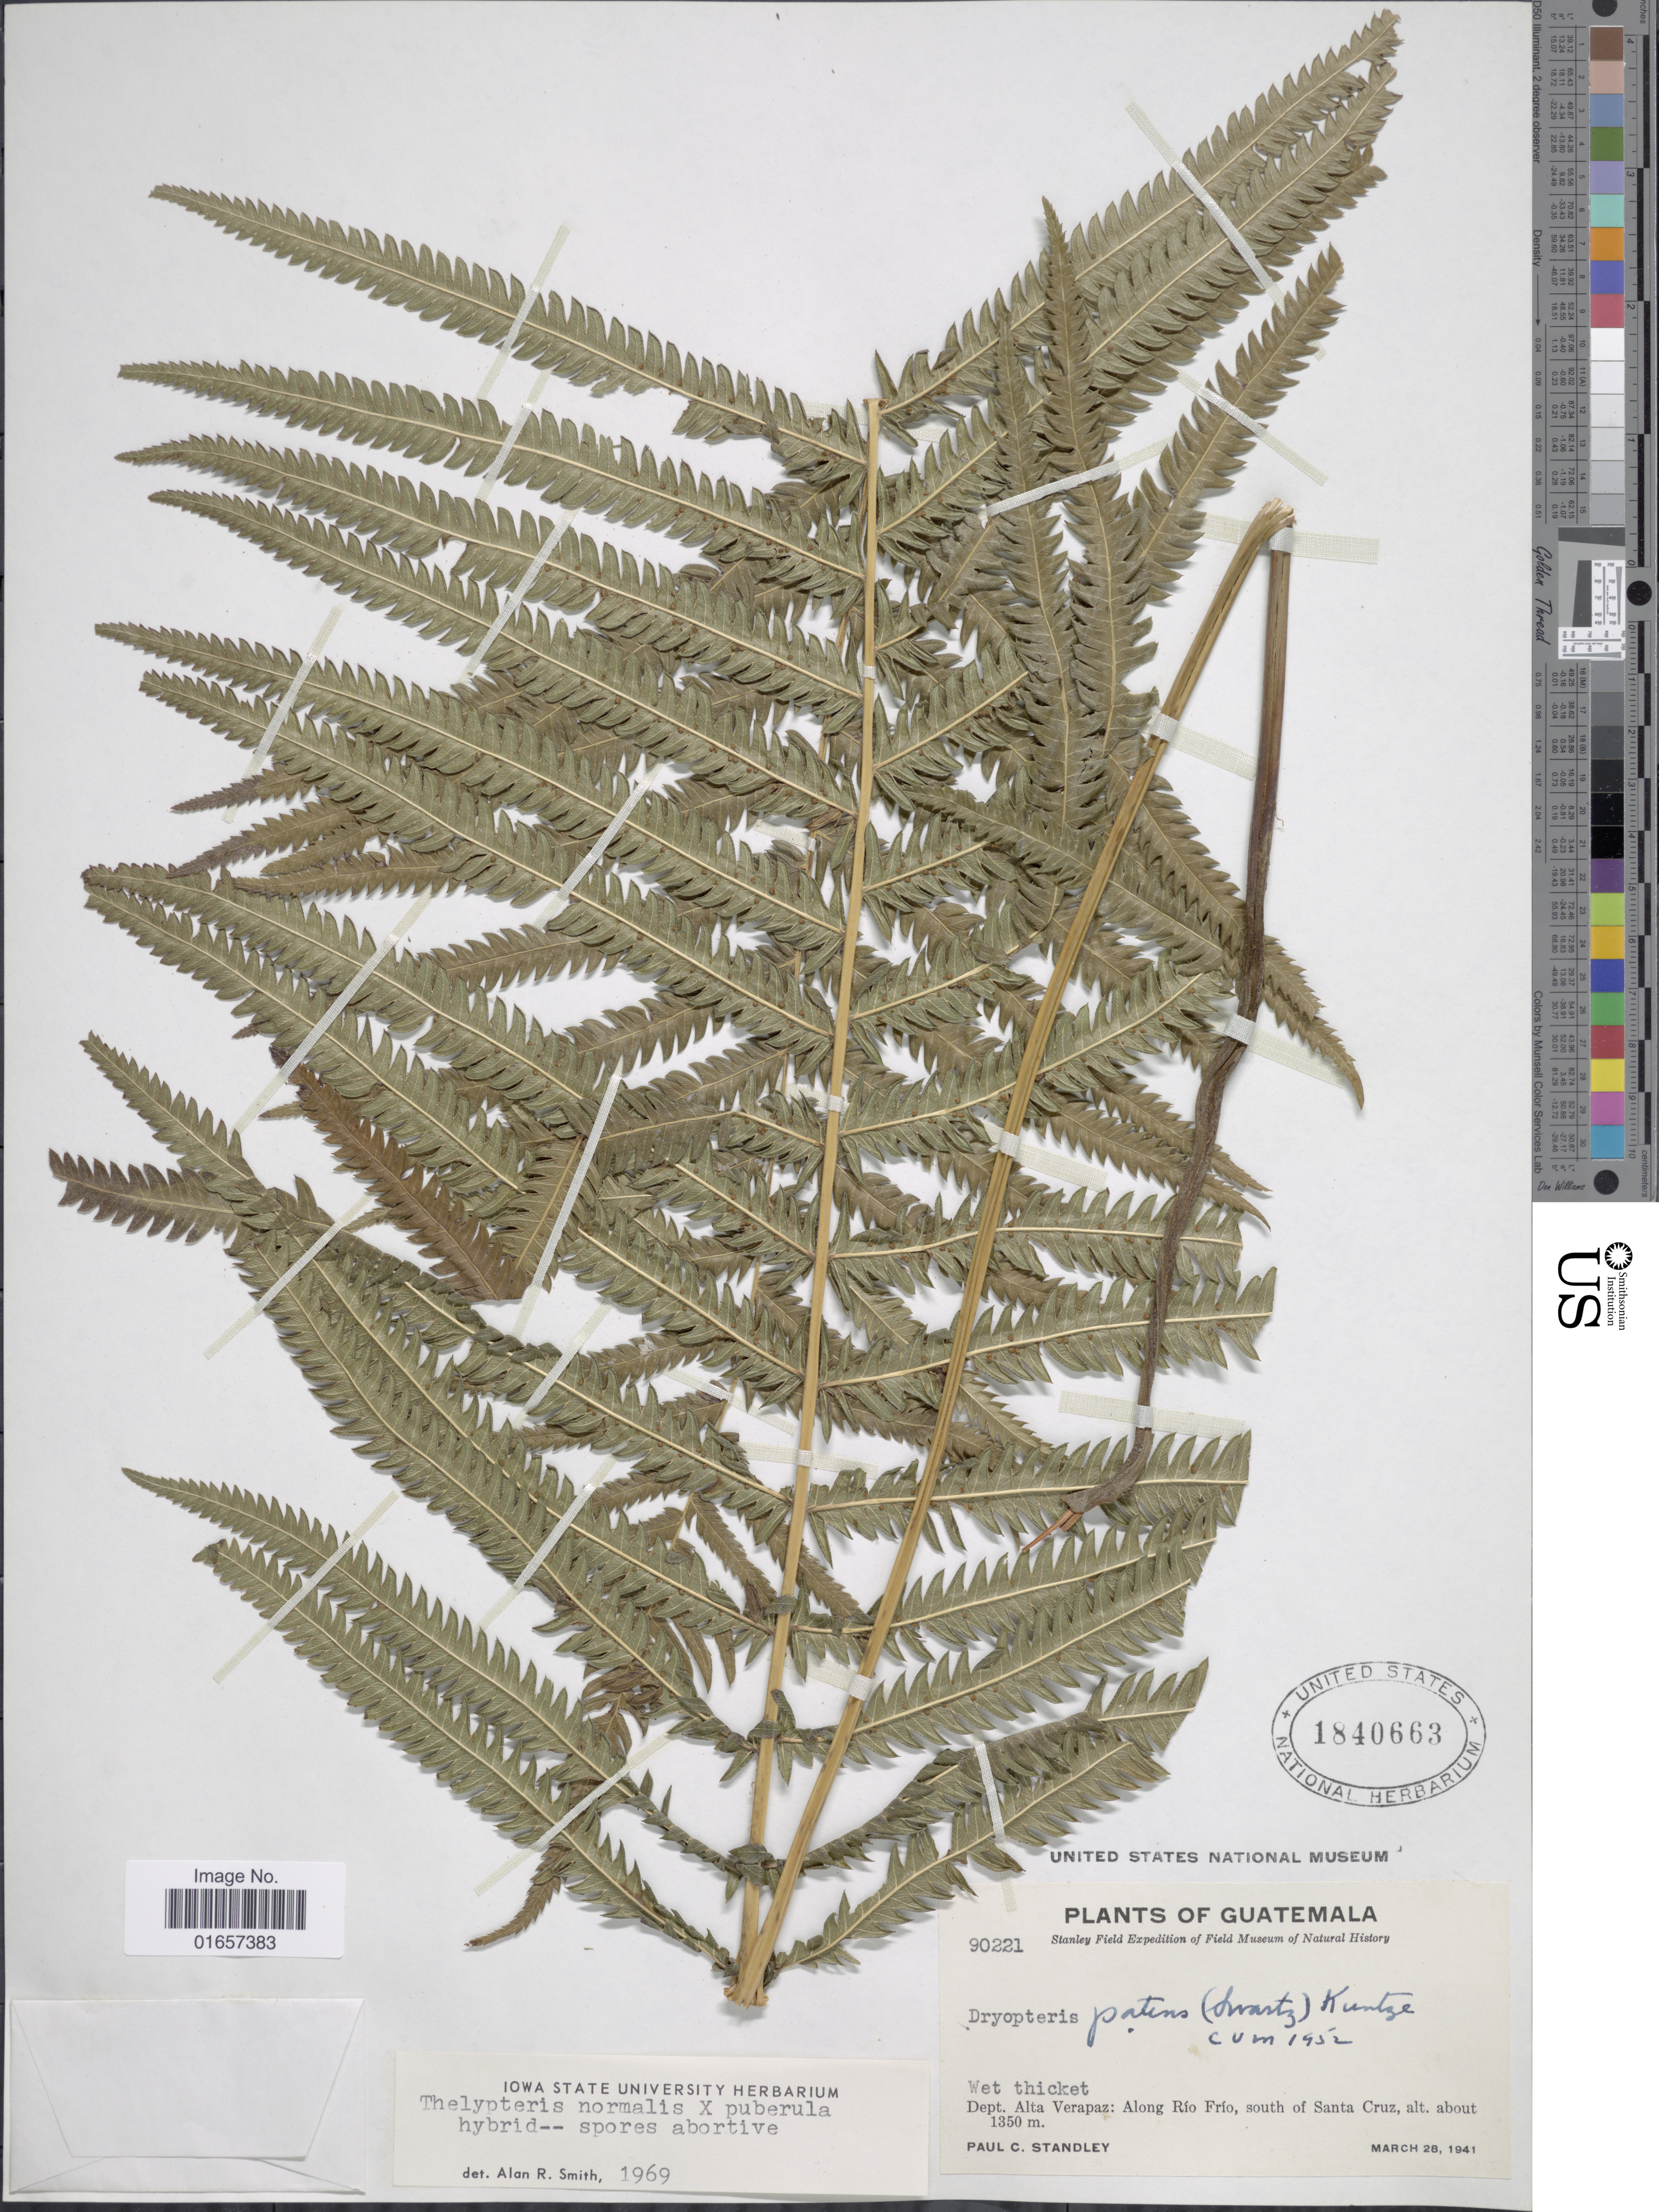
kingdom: Plantae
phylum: Tracheophyta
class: Polypodiopsida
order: Polypodiales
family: Thelypteridaceae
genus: Christella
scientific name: Christella kunthii comb. ined.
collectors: P. C. Standley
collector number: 90221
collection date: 1941-03-28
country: Guatemala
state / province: Alta Verapaz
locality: Guetamala, Dept. Alta Verapaz: along Río Frío, south of Santa Cruz.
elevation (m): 1350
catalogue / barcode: US 1840663